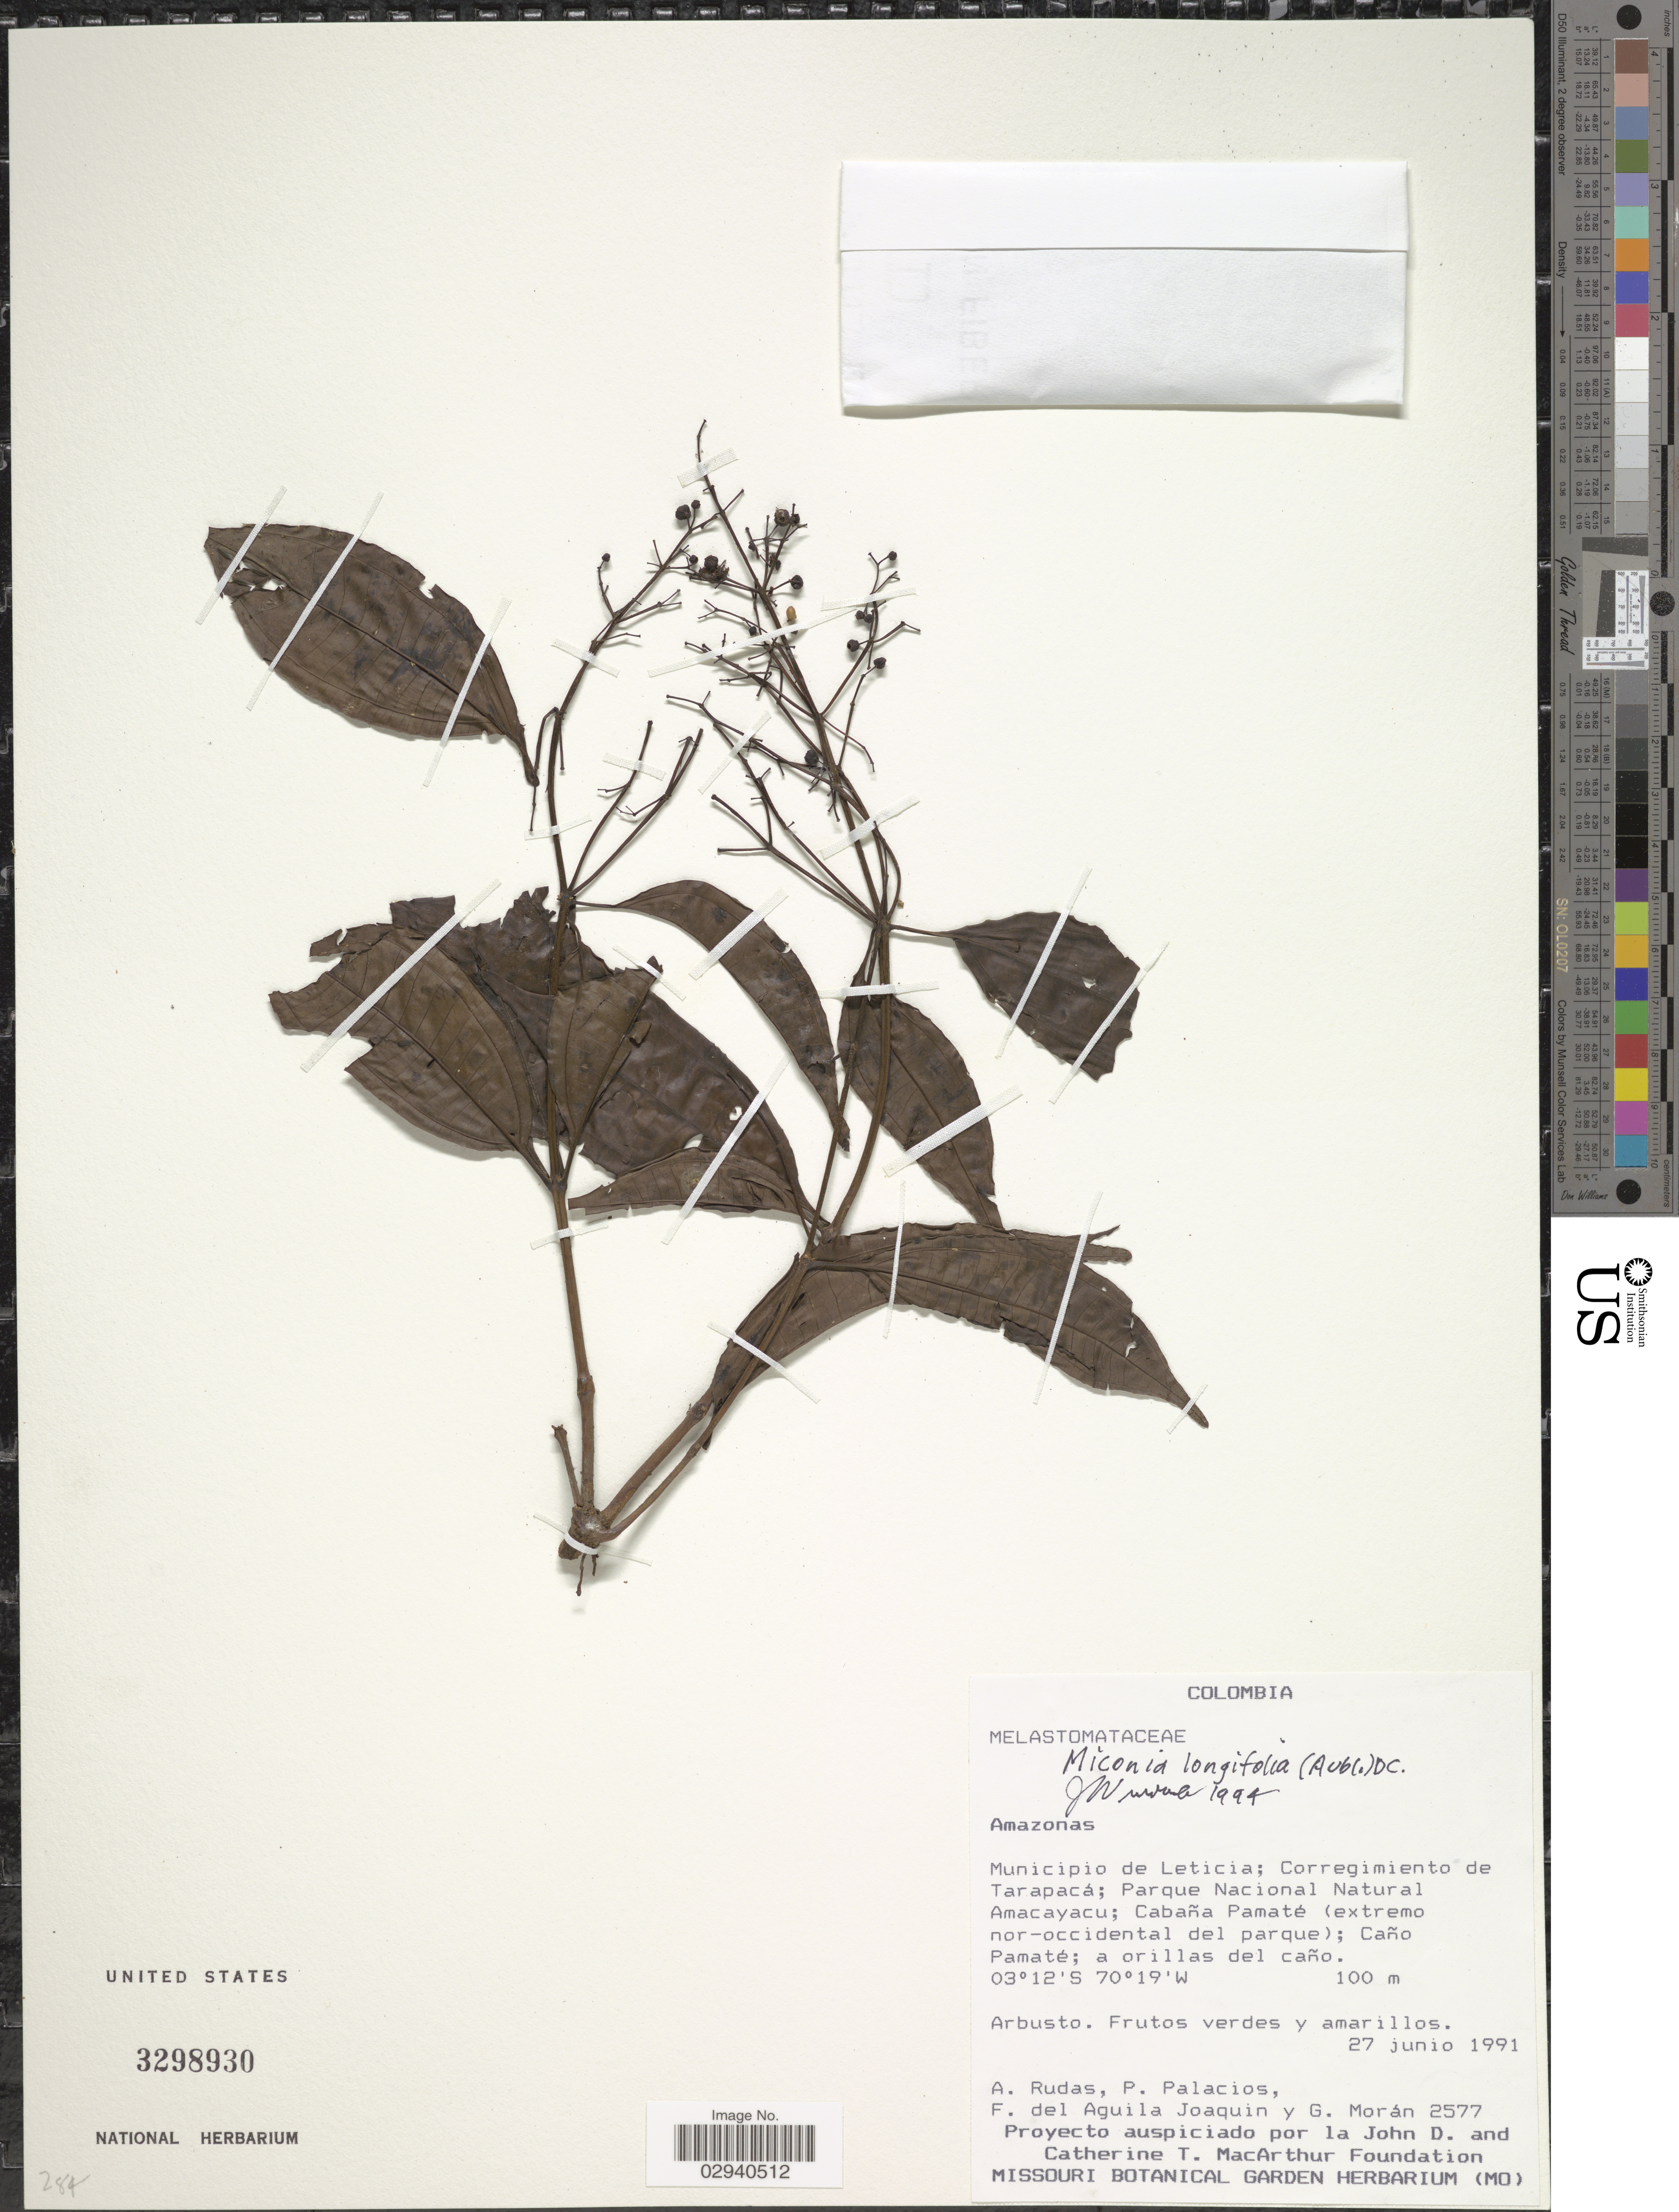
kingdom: Plantae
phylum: Tracheophyta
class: Magnoliopsida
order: Myrtales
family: Melastomataceae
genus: Miconia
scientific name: Miconia longifolia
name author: (Aubl.) DC.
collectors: A. Rudas, P. Palacios, F. Aguila Joaquin & G. Moran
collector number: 2577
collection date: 1991-06-27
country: Colombia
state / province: Amazônas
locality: Municipio de Leticia; Corregimiento de Tarapacá; Parque Nacional Natural Amacayacu; Cabaña Pamaté (extremo nor-occidental del parque); Caño Pamaté; a orillas del caño.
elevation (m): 100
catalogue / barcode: US 3298930